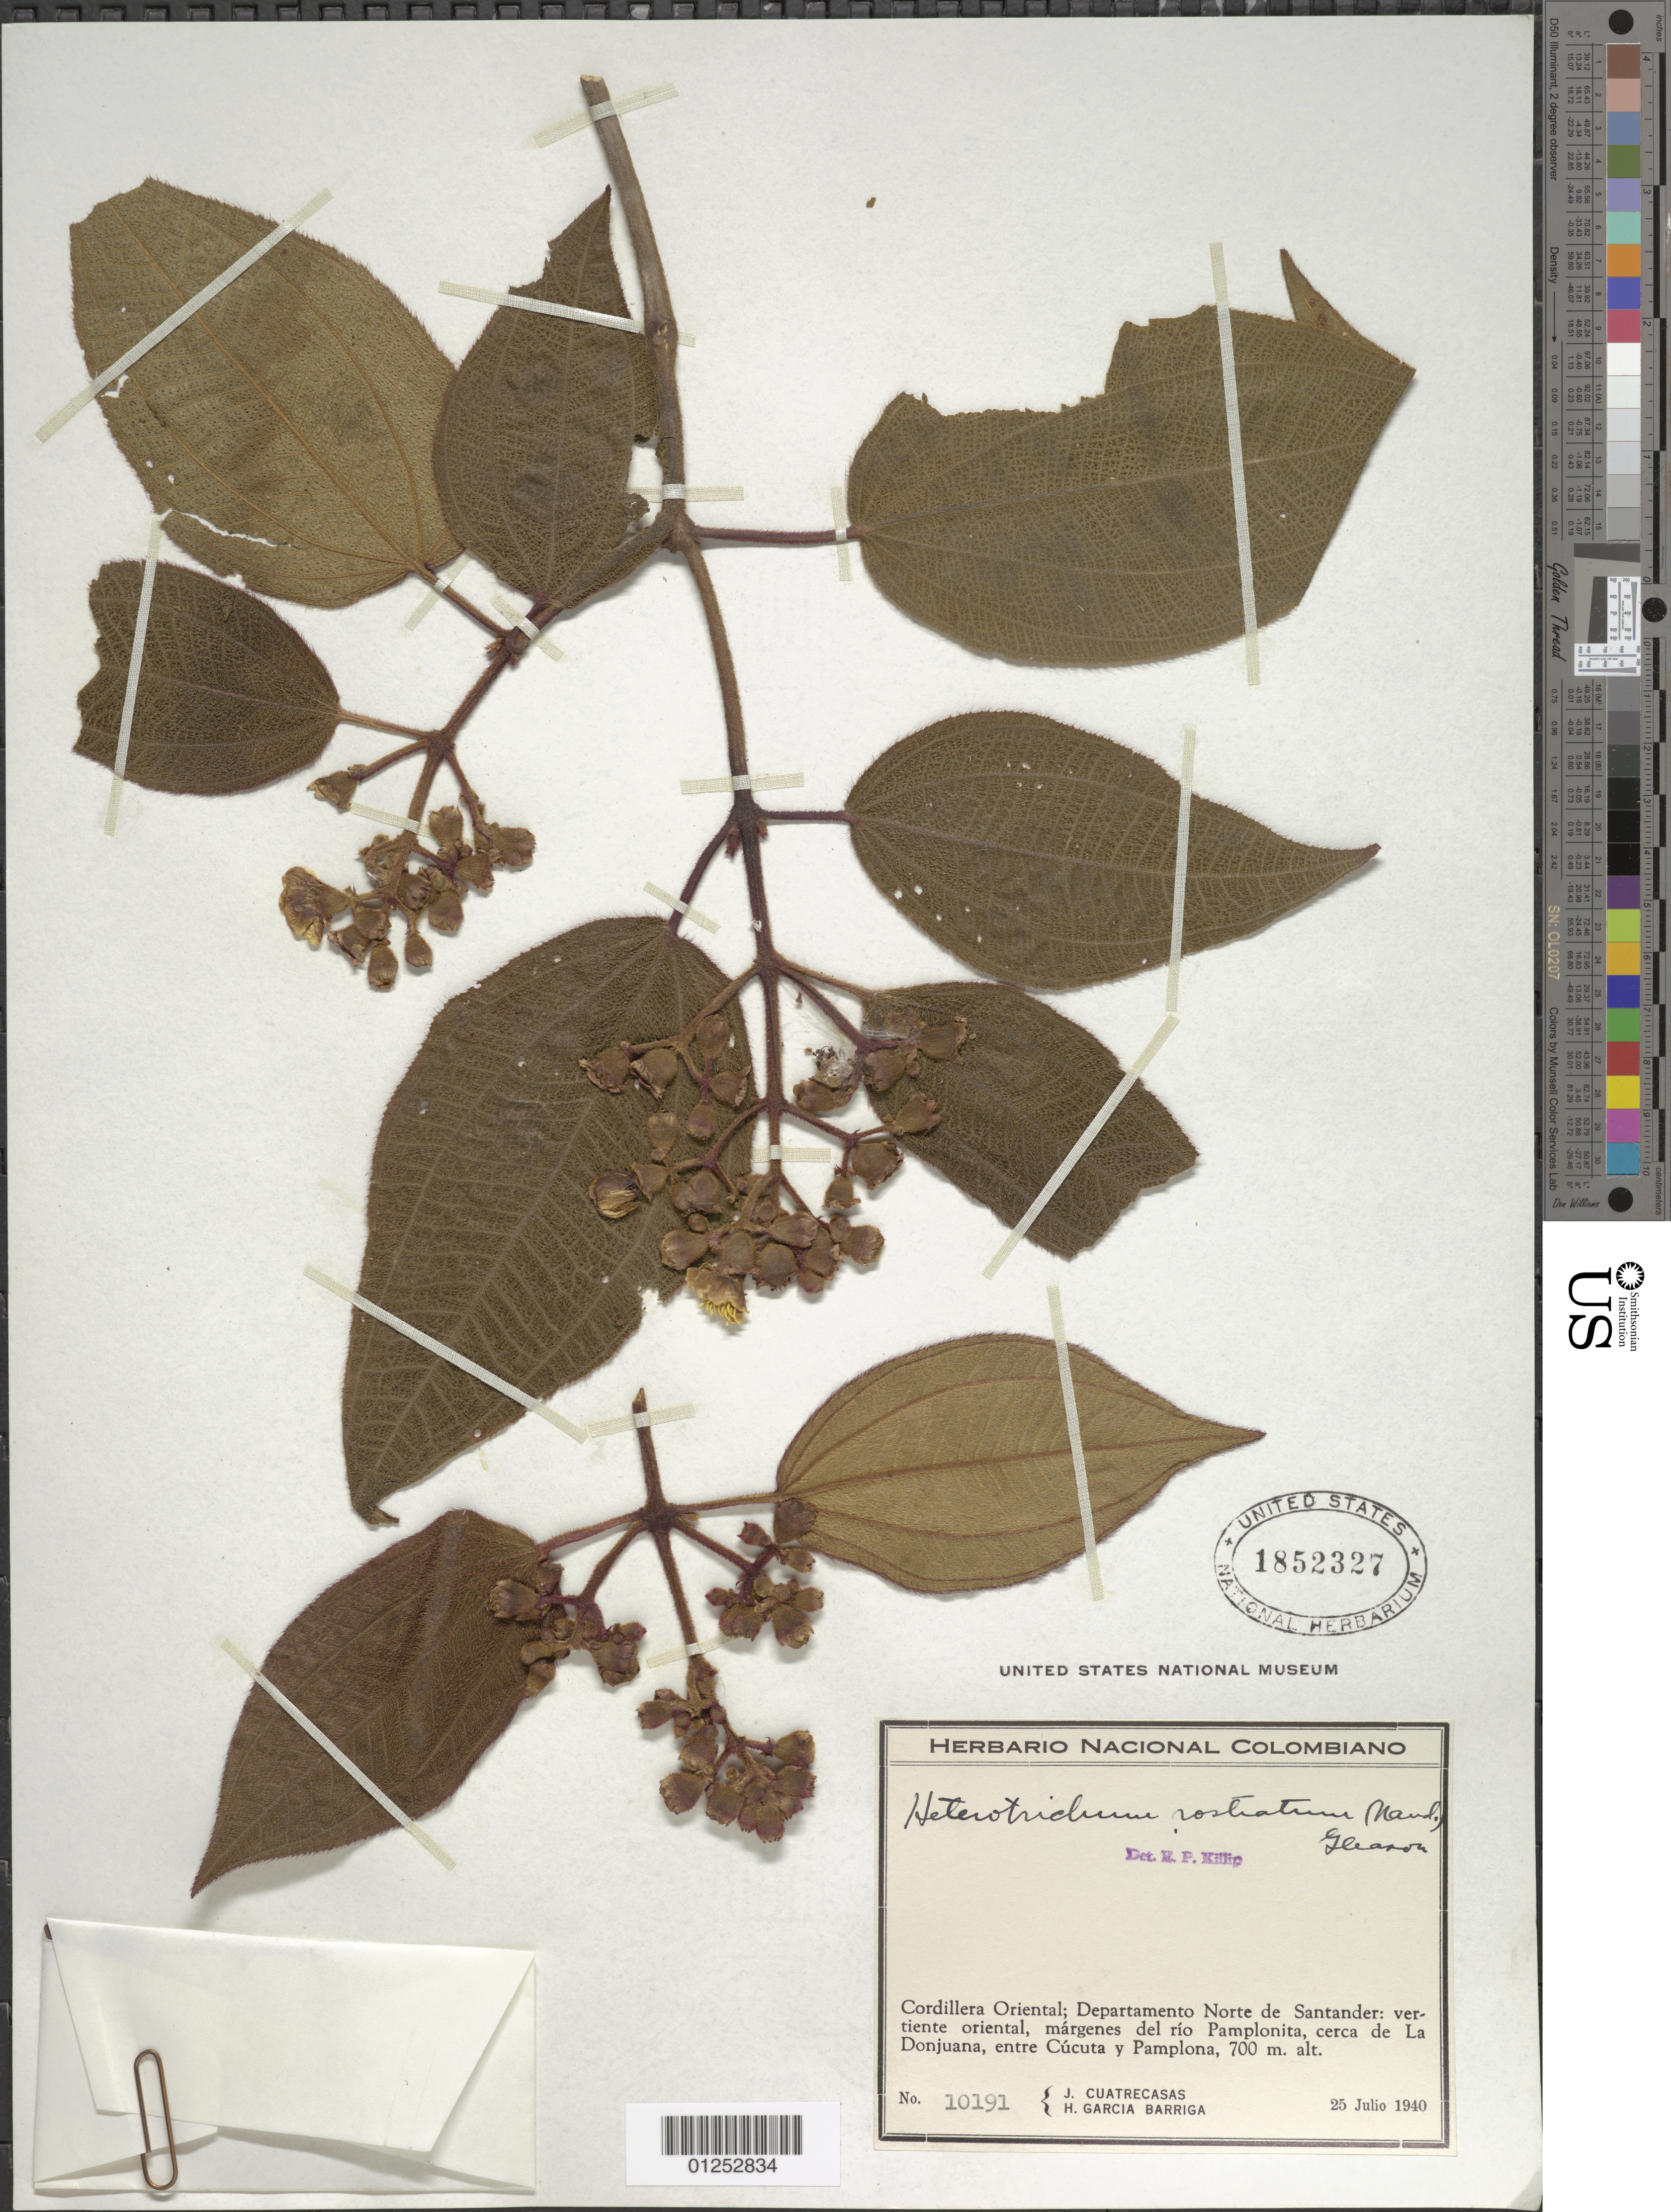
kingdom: Plantae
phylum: Tracheophyta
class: Magnoliopsida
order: Myrtales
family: Melastomataceae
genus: Miconia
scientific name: Miconia tuberculata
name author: (Naudin) Triana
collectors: J. Cuatrecasas & H. García Barriga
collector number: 10191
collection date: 1940-07-25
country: Colombia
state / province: Norte de Santander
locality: Cordillera Oriental; vertiente oriental, margenes del rio Pamplonita, cerca de La Donjuana, entre Cucuta y Pamplona.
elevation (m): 700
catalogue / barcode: US 1852327